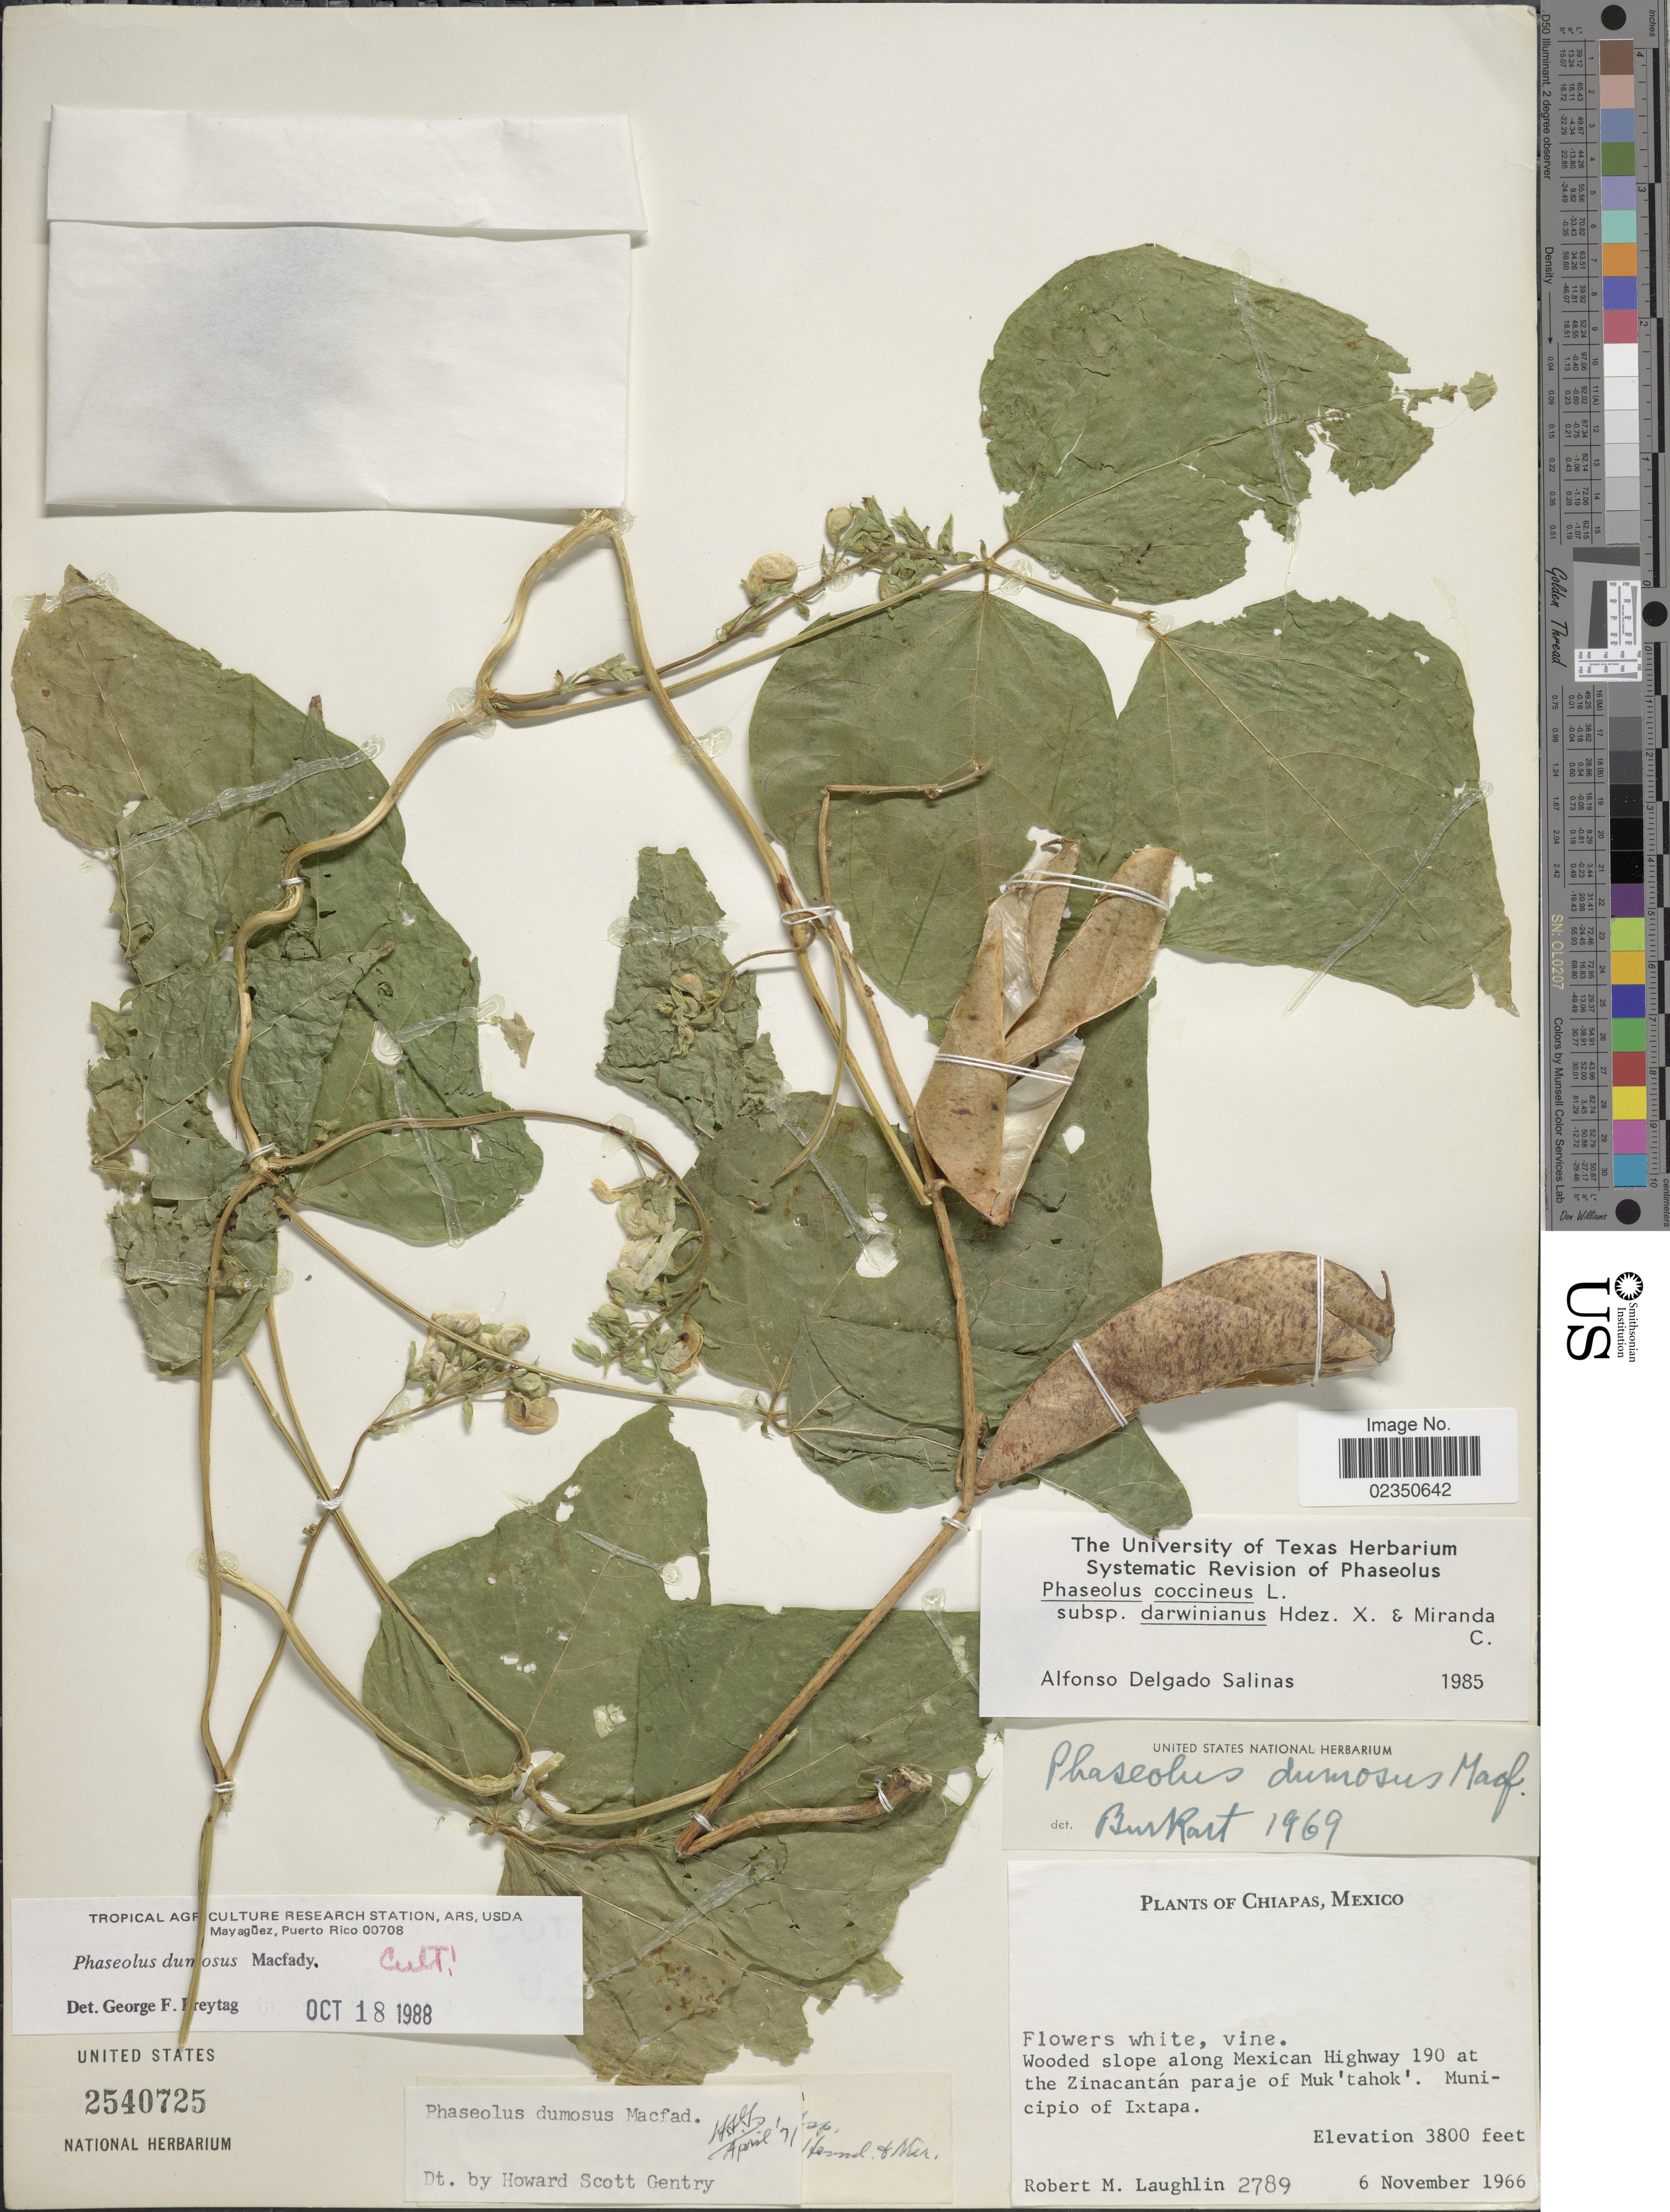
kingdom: Plantae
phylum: Tracheophyta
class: Magnoliopsida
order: Fabales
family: Fabaceae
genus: Phaseolus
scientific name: Phaseolus dumosus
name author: Macfad.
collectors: R. M. Laughlin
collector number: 2789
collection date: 1966-11-06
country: Mexico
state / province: Chiapas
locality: Wooded slope along Mexican Highway 190 at the Zinacantan paraje of Muk'tahok'.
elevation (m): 1158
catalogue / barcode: US 2540725